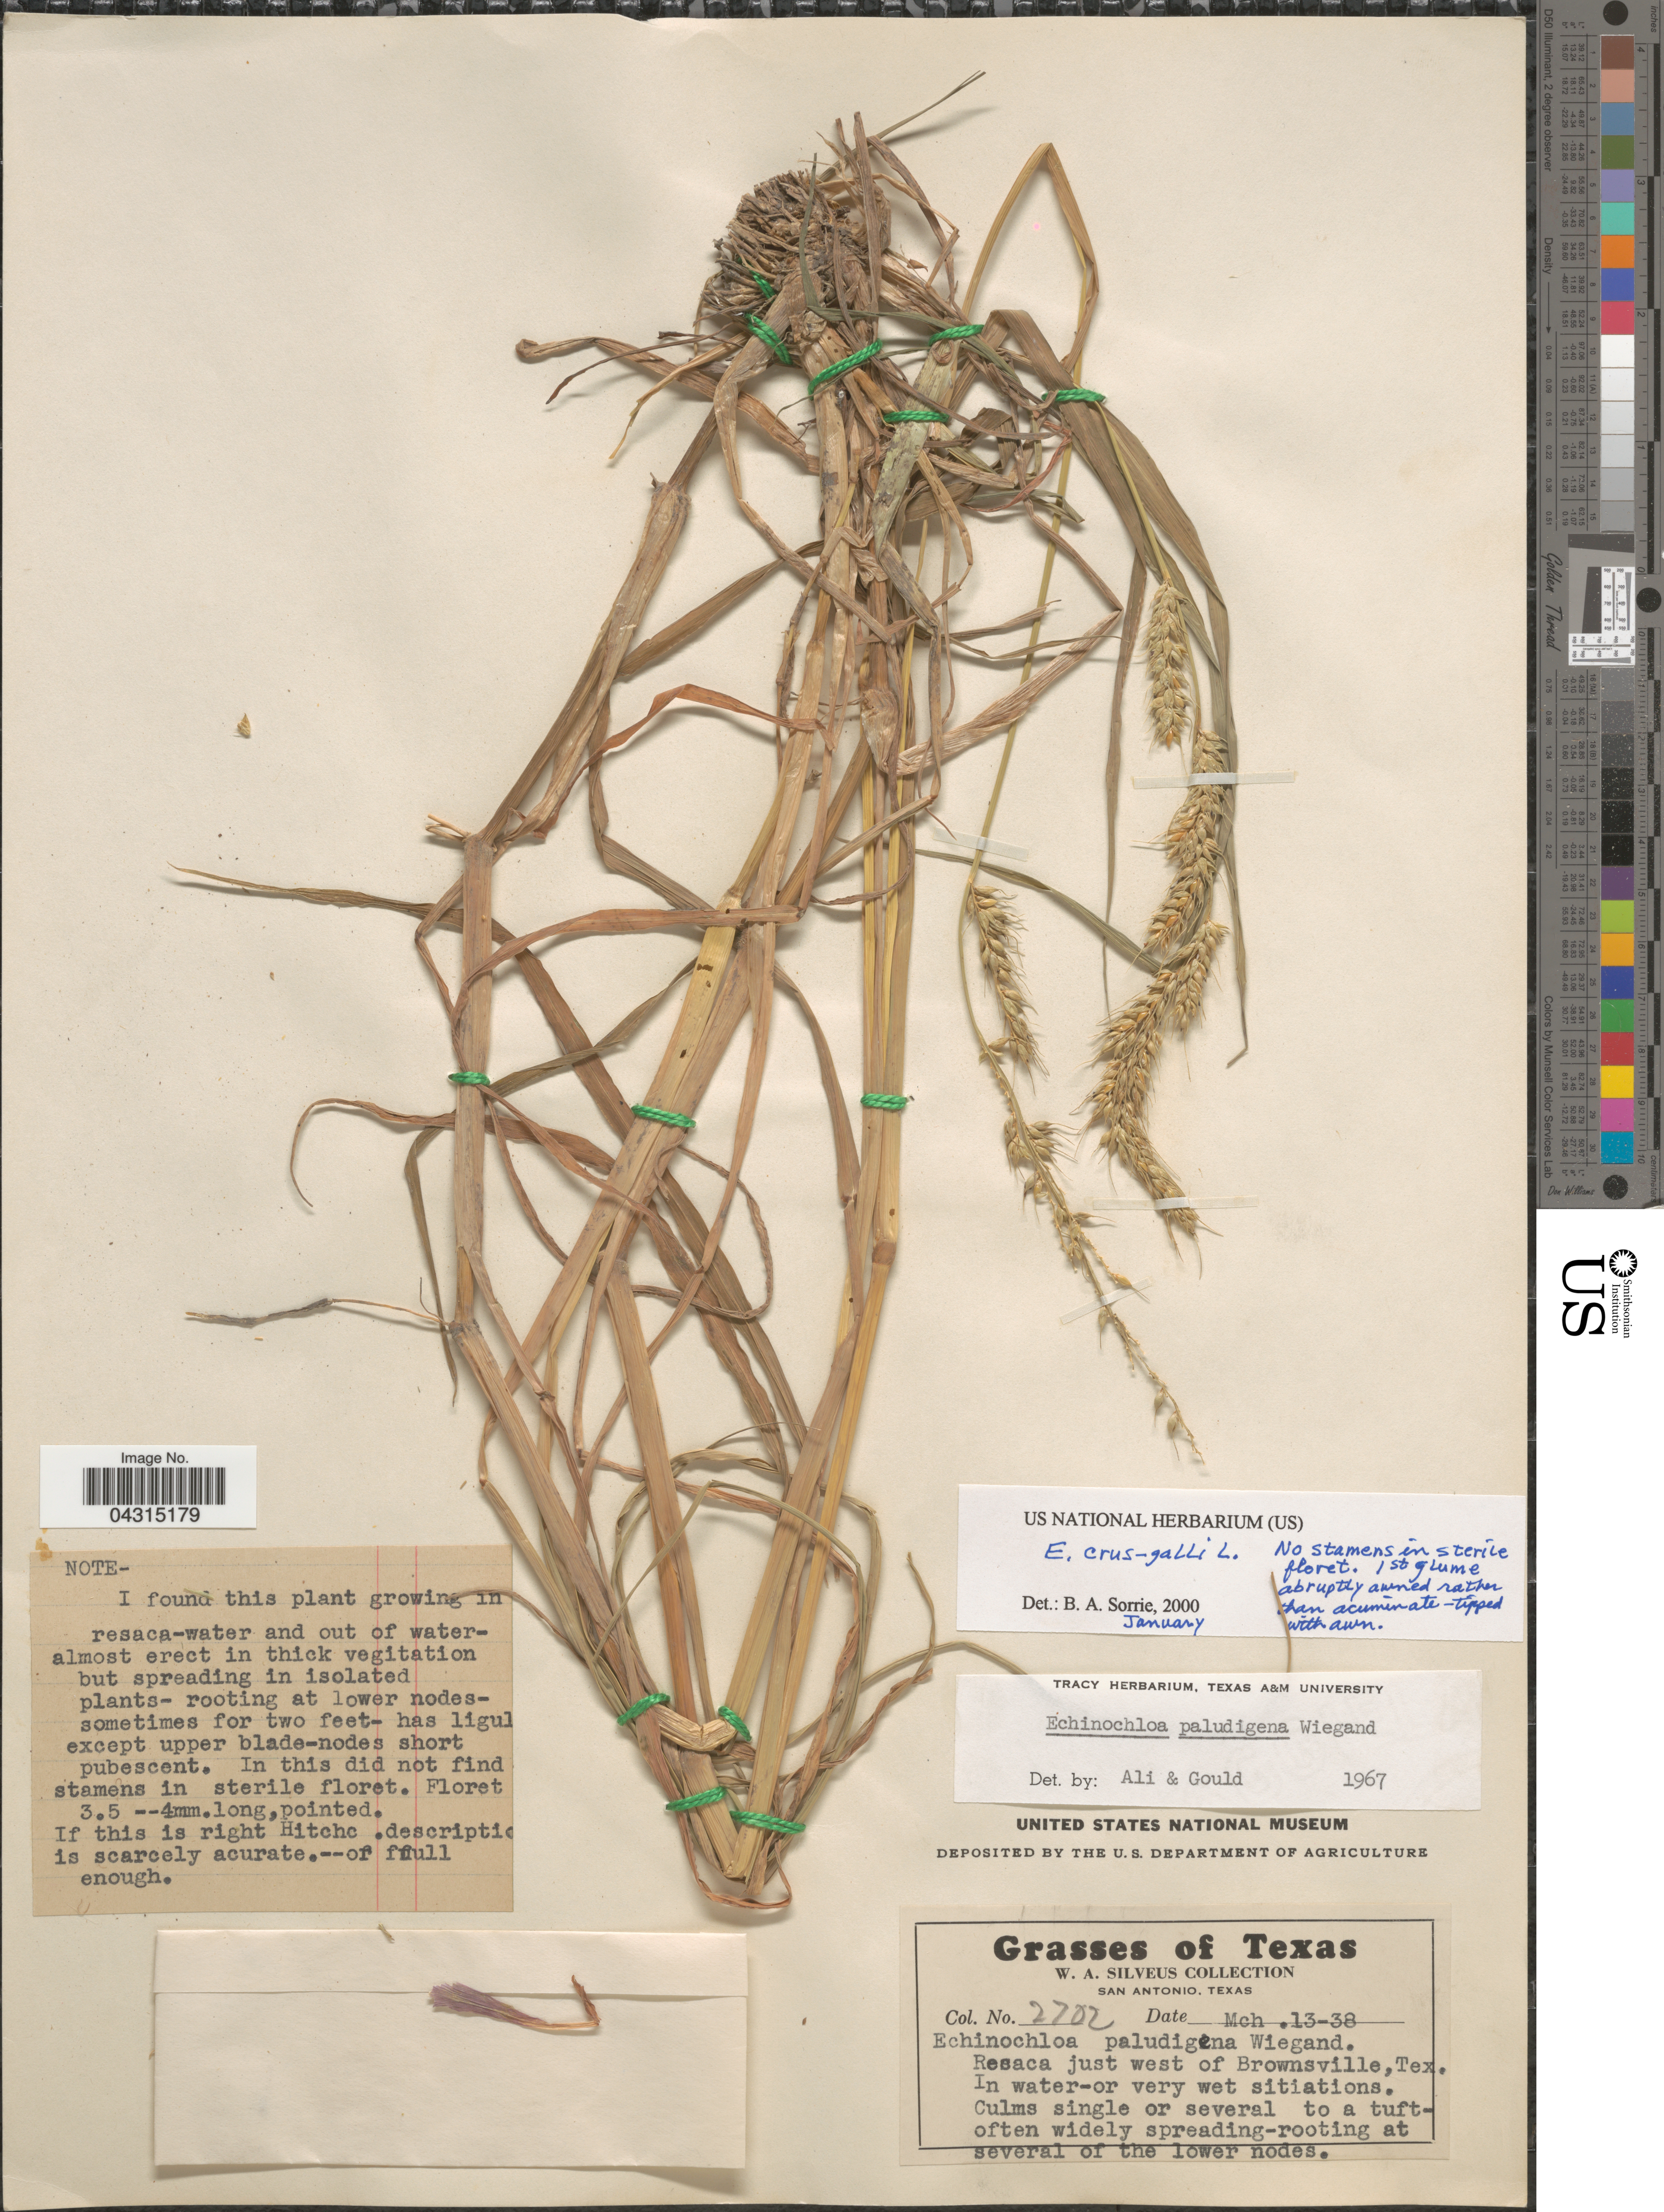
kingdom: Plantae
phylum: Tracheophyta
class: Liliopsida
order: Poales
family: Poaceae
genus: Echinochloa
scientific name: Echinochloa crus-galli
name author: (L.) P. Beauv.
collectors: W. Silveus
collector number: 2702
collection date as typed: Transcribed d/m/y: 13/3/38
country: United States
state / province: Texas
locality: Resaca just west of Brownsville.